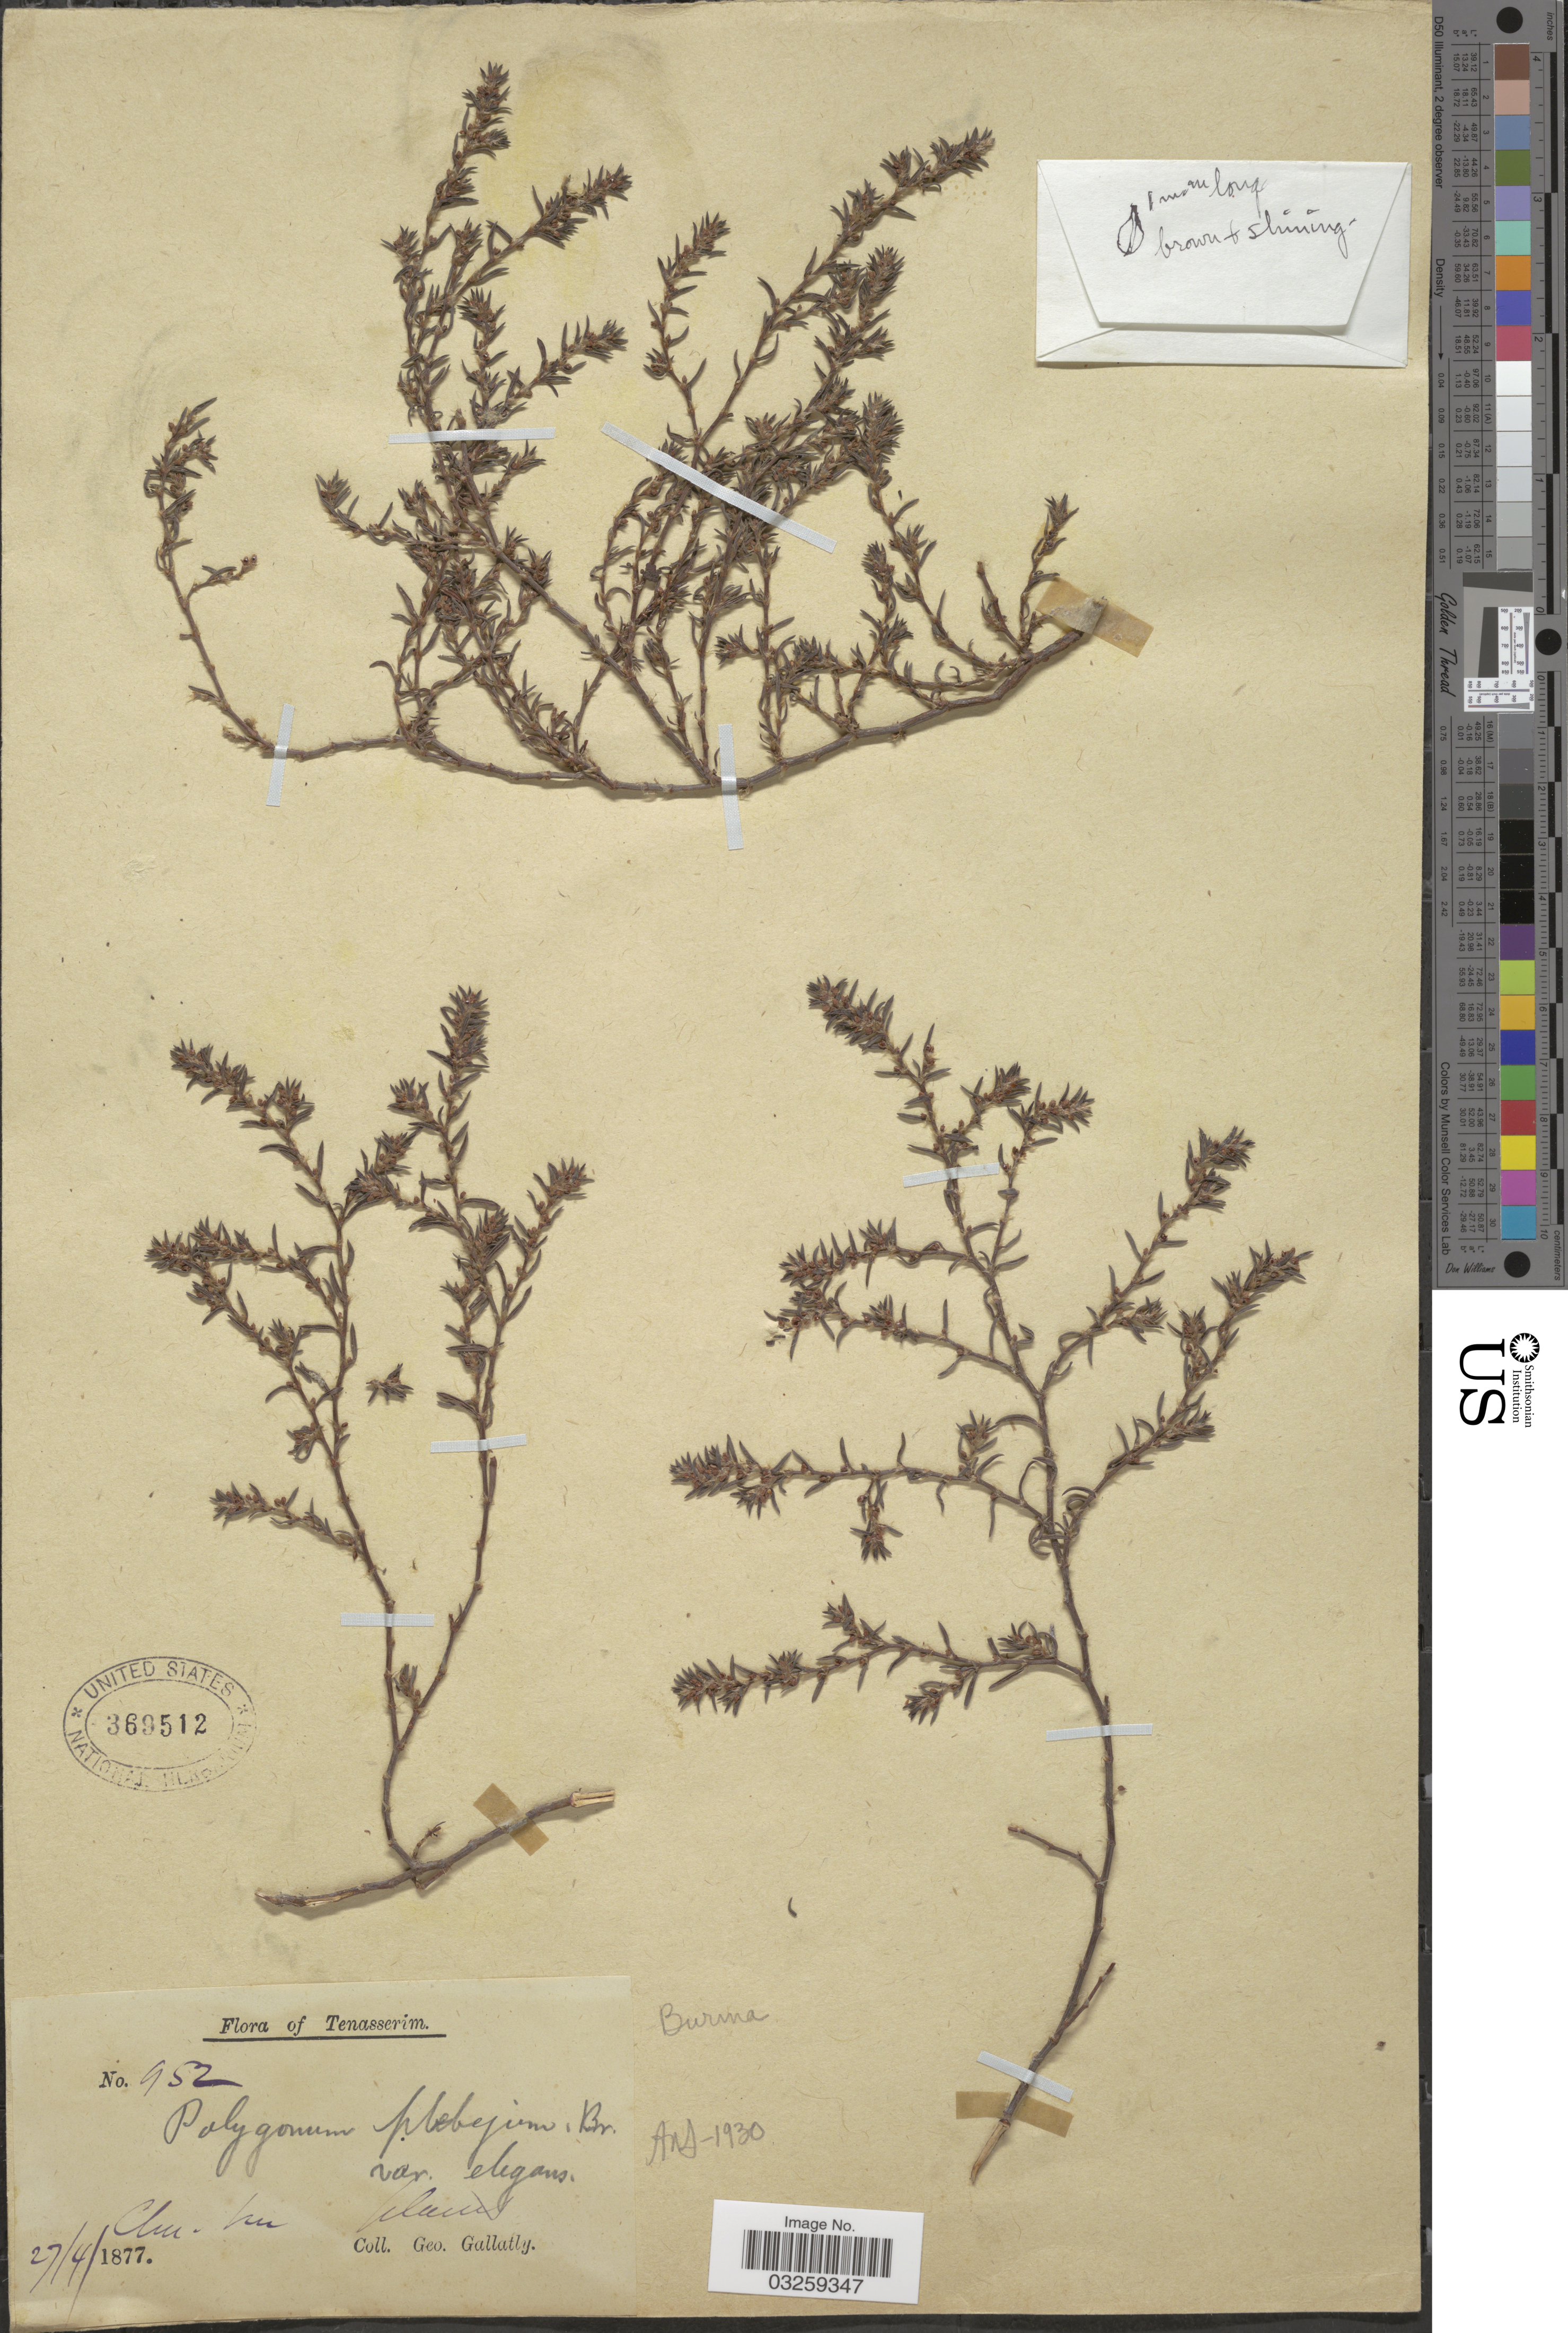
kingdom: Plantae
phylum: Tracheophyta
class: Magnoliopsida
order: Caryophyllales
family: Polygonaceae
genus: Polygonum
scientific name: Polygonum plebeium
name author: R. Br.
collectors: G. Gallatly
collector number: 952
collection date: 1877-04-27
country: Myanmar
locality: Tenasserim. Burma. Chu-hu [interpreted] placier [interpreted].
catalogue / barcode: US 369512